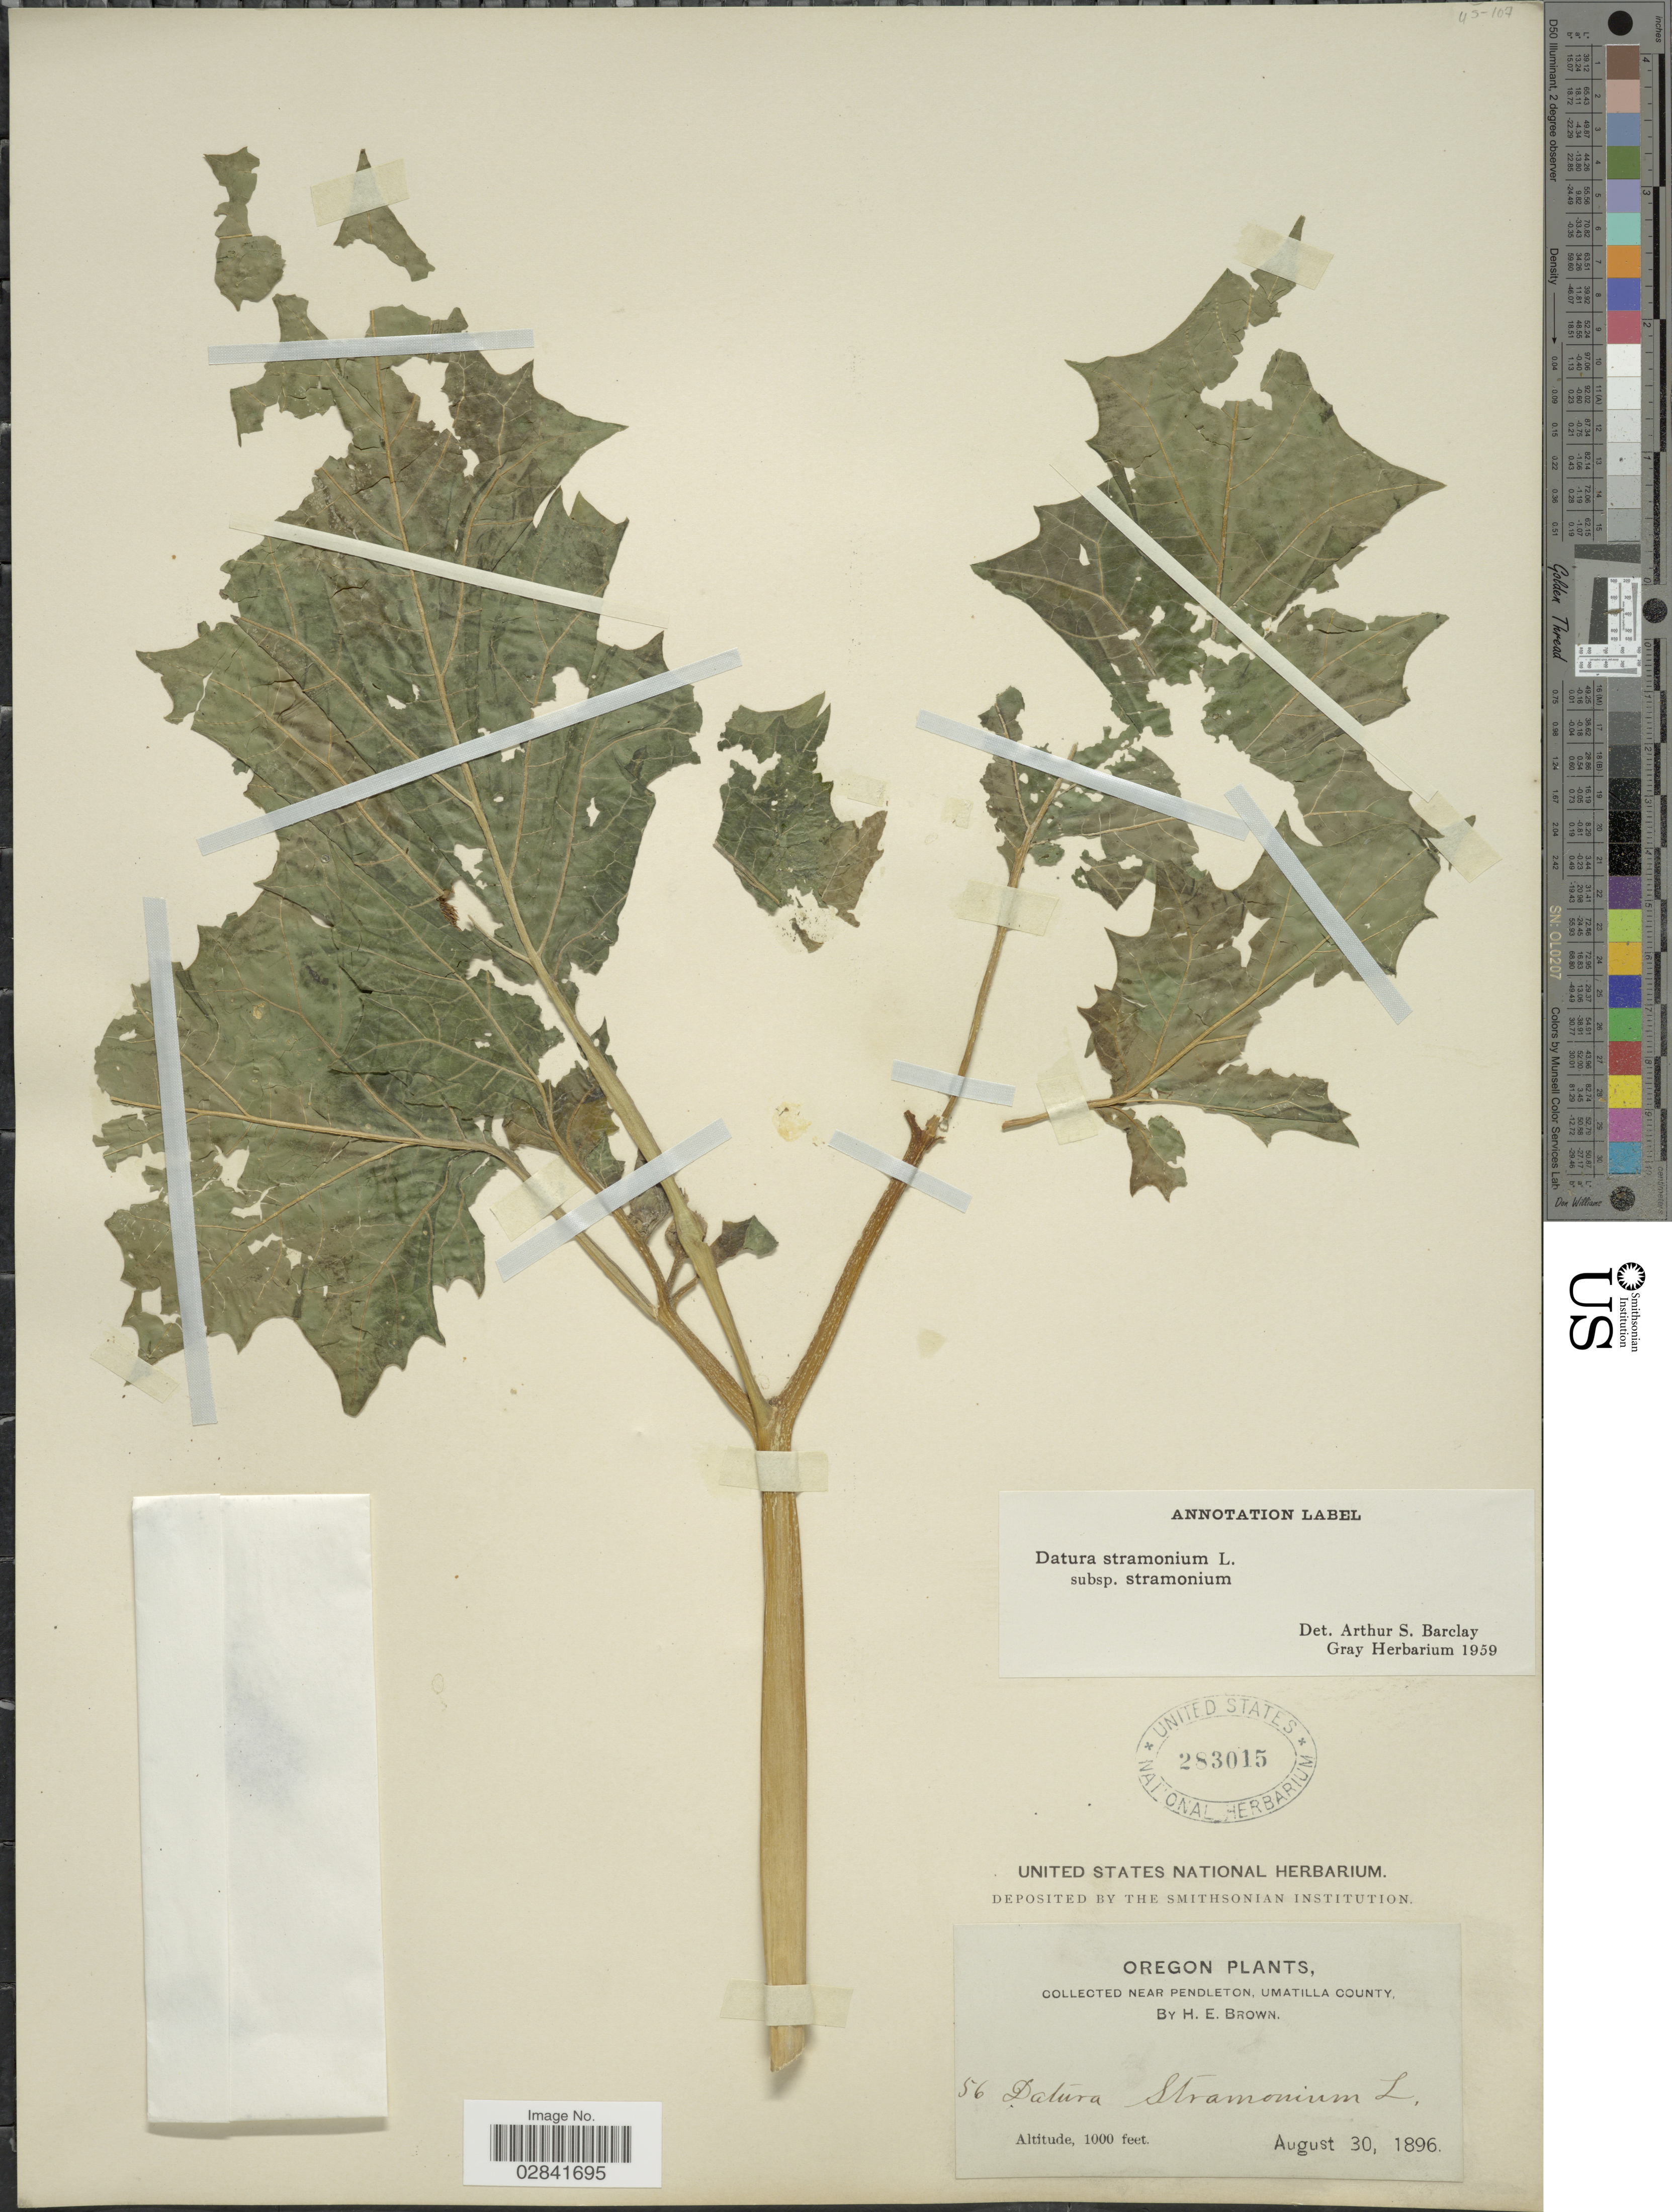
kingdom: Plantae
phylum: Tracheophyta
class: Magnoliopsida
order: Solanales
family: Solanaceae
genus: Datura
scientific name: Datura stramonium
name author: L.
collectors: H. E. Brown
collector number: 56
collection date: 1896-08-30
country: United States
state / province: Oregon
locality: Near Pendleton, Umatilla County.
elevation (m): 305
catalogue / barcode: US 283015